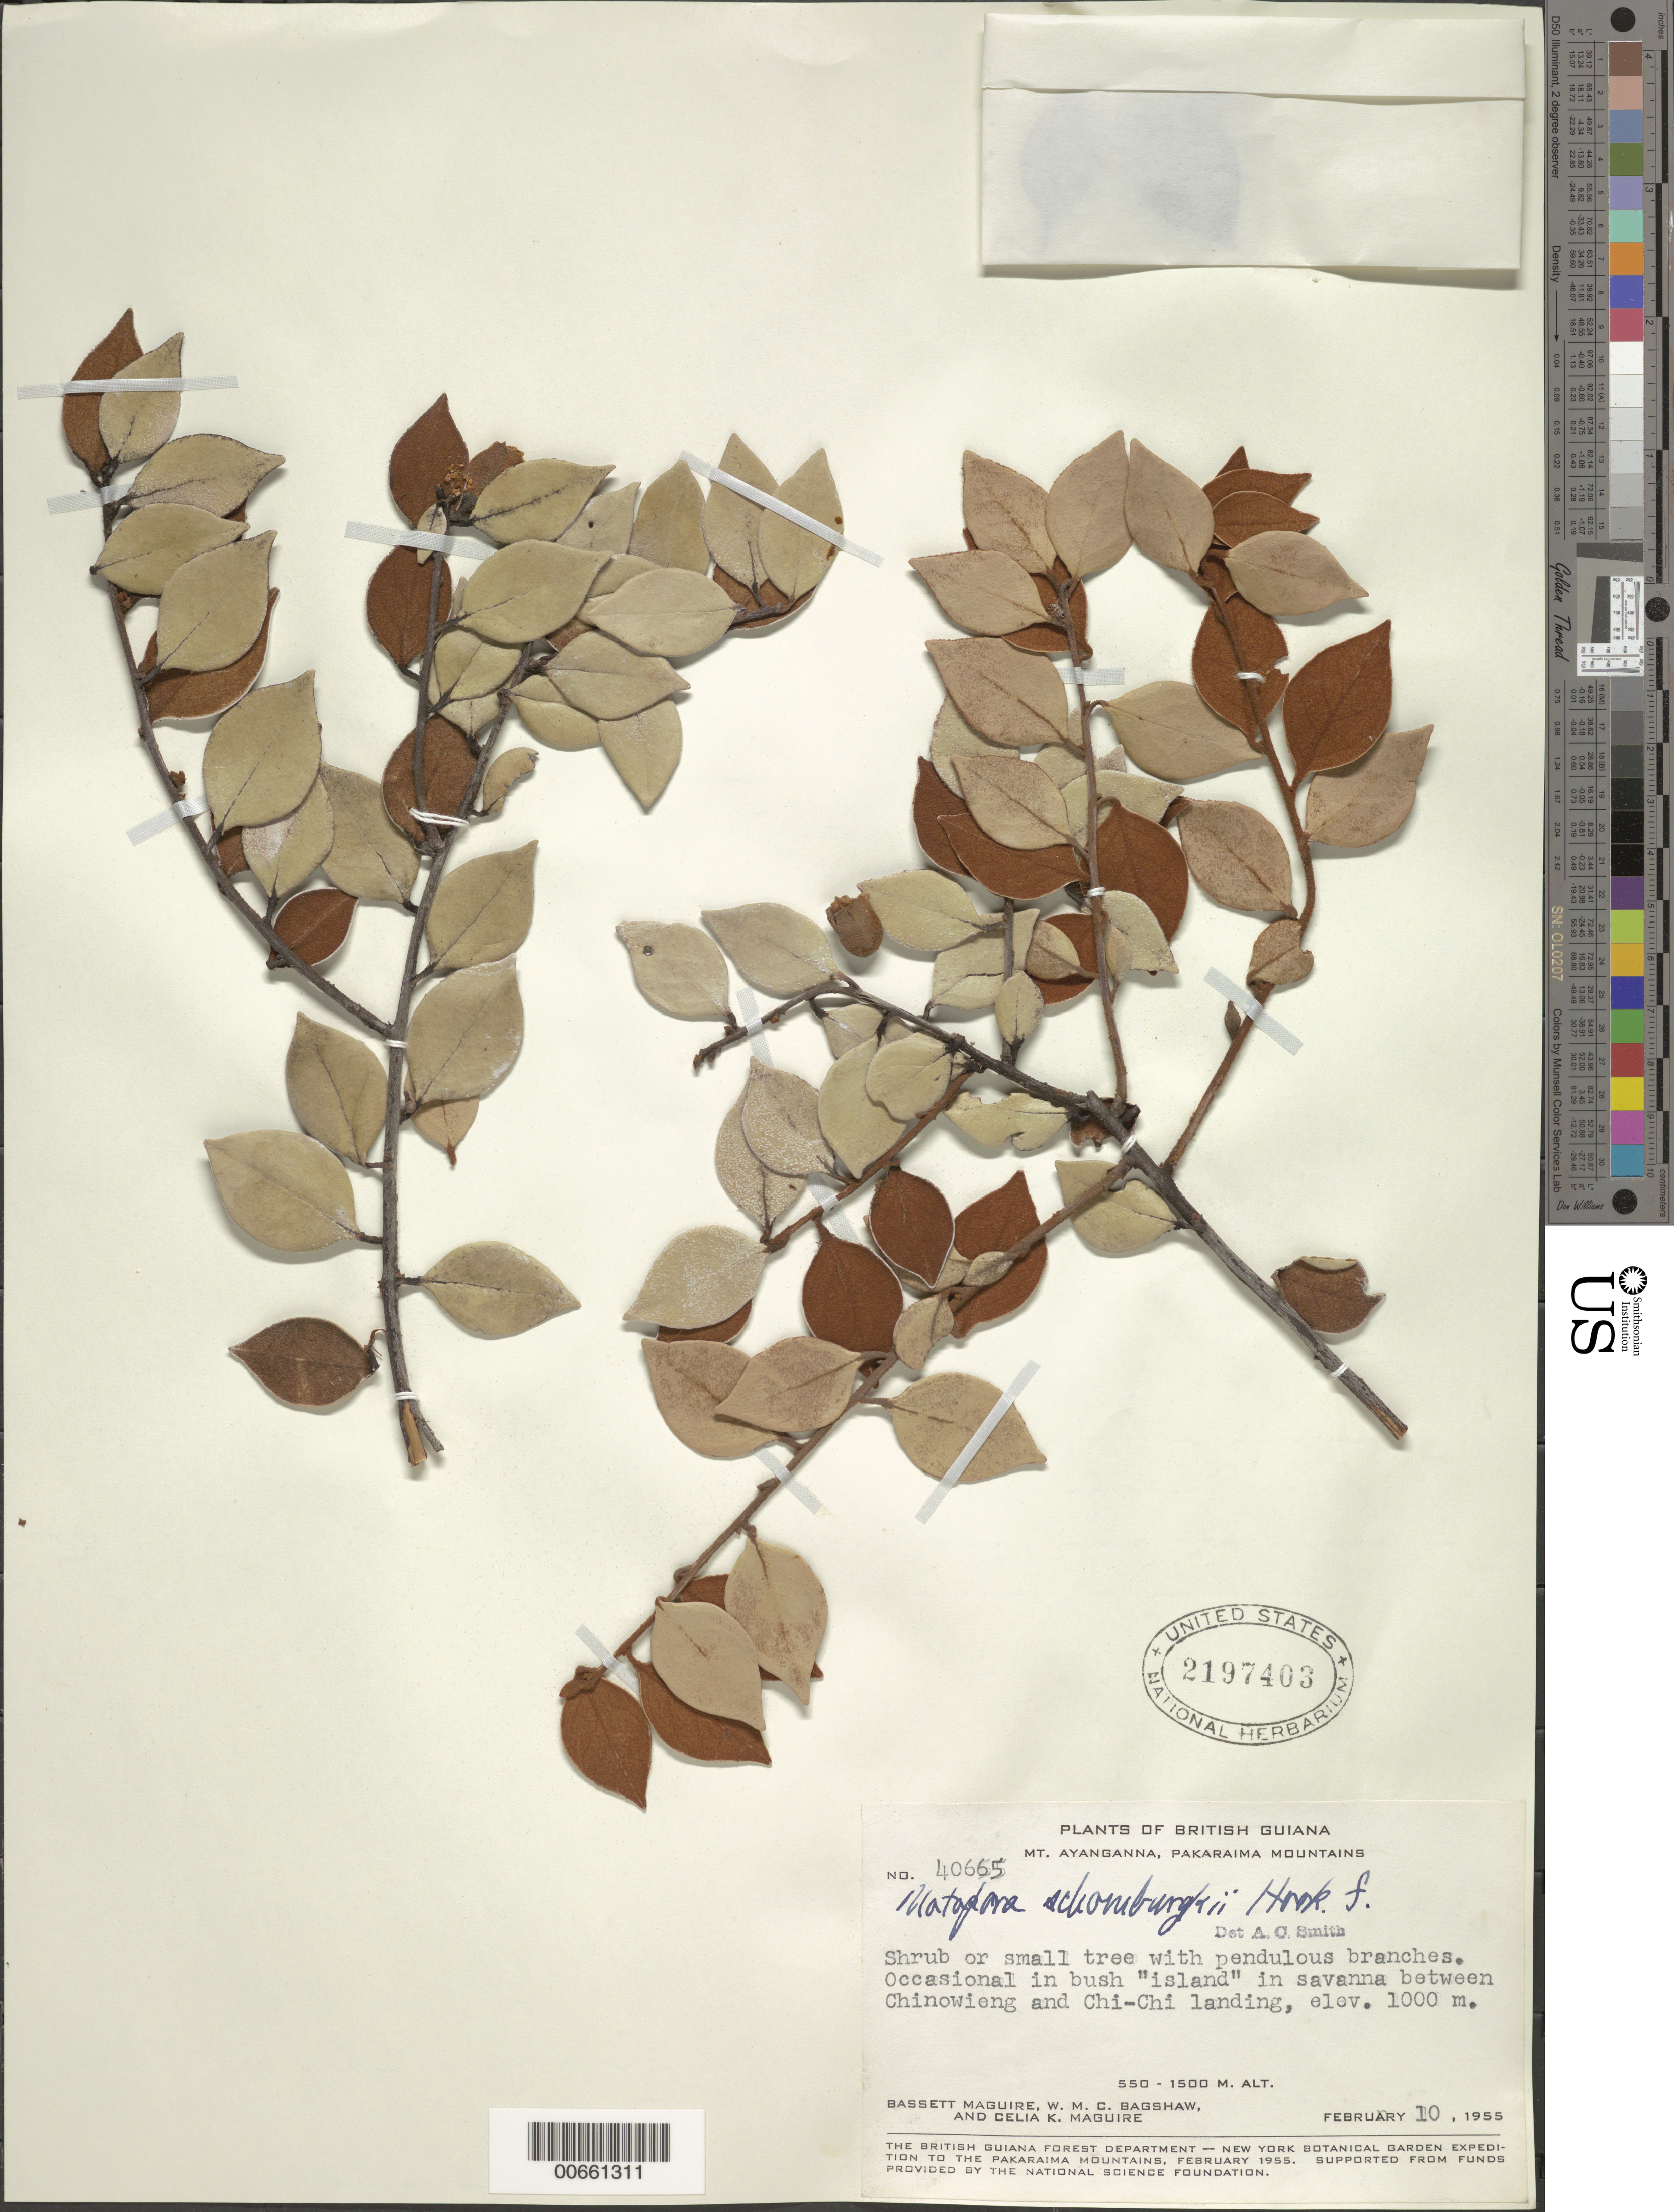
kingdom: Plantae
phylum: Tracheophyta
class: Magnoliopsida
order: Ericales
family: Ericaceae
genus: Notopora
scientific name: Notopora schomburgkii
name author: Hook. f.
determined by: Smith, A. C.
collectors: B. Maguire, W. Bagshaw & C. K. Maguire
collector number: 40665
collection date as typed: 10-Feb-55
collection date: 1955-02-10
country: Guyana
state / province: Cuyuni-Mazaruni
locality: Chinowieng to Chi-chi Landing, Pakaraima Mts.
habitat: Bush island in savanna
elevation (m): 1000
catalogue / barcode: US 2197403